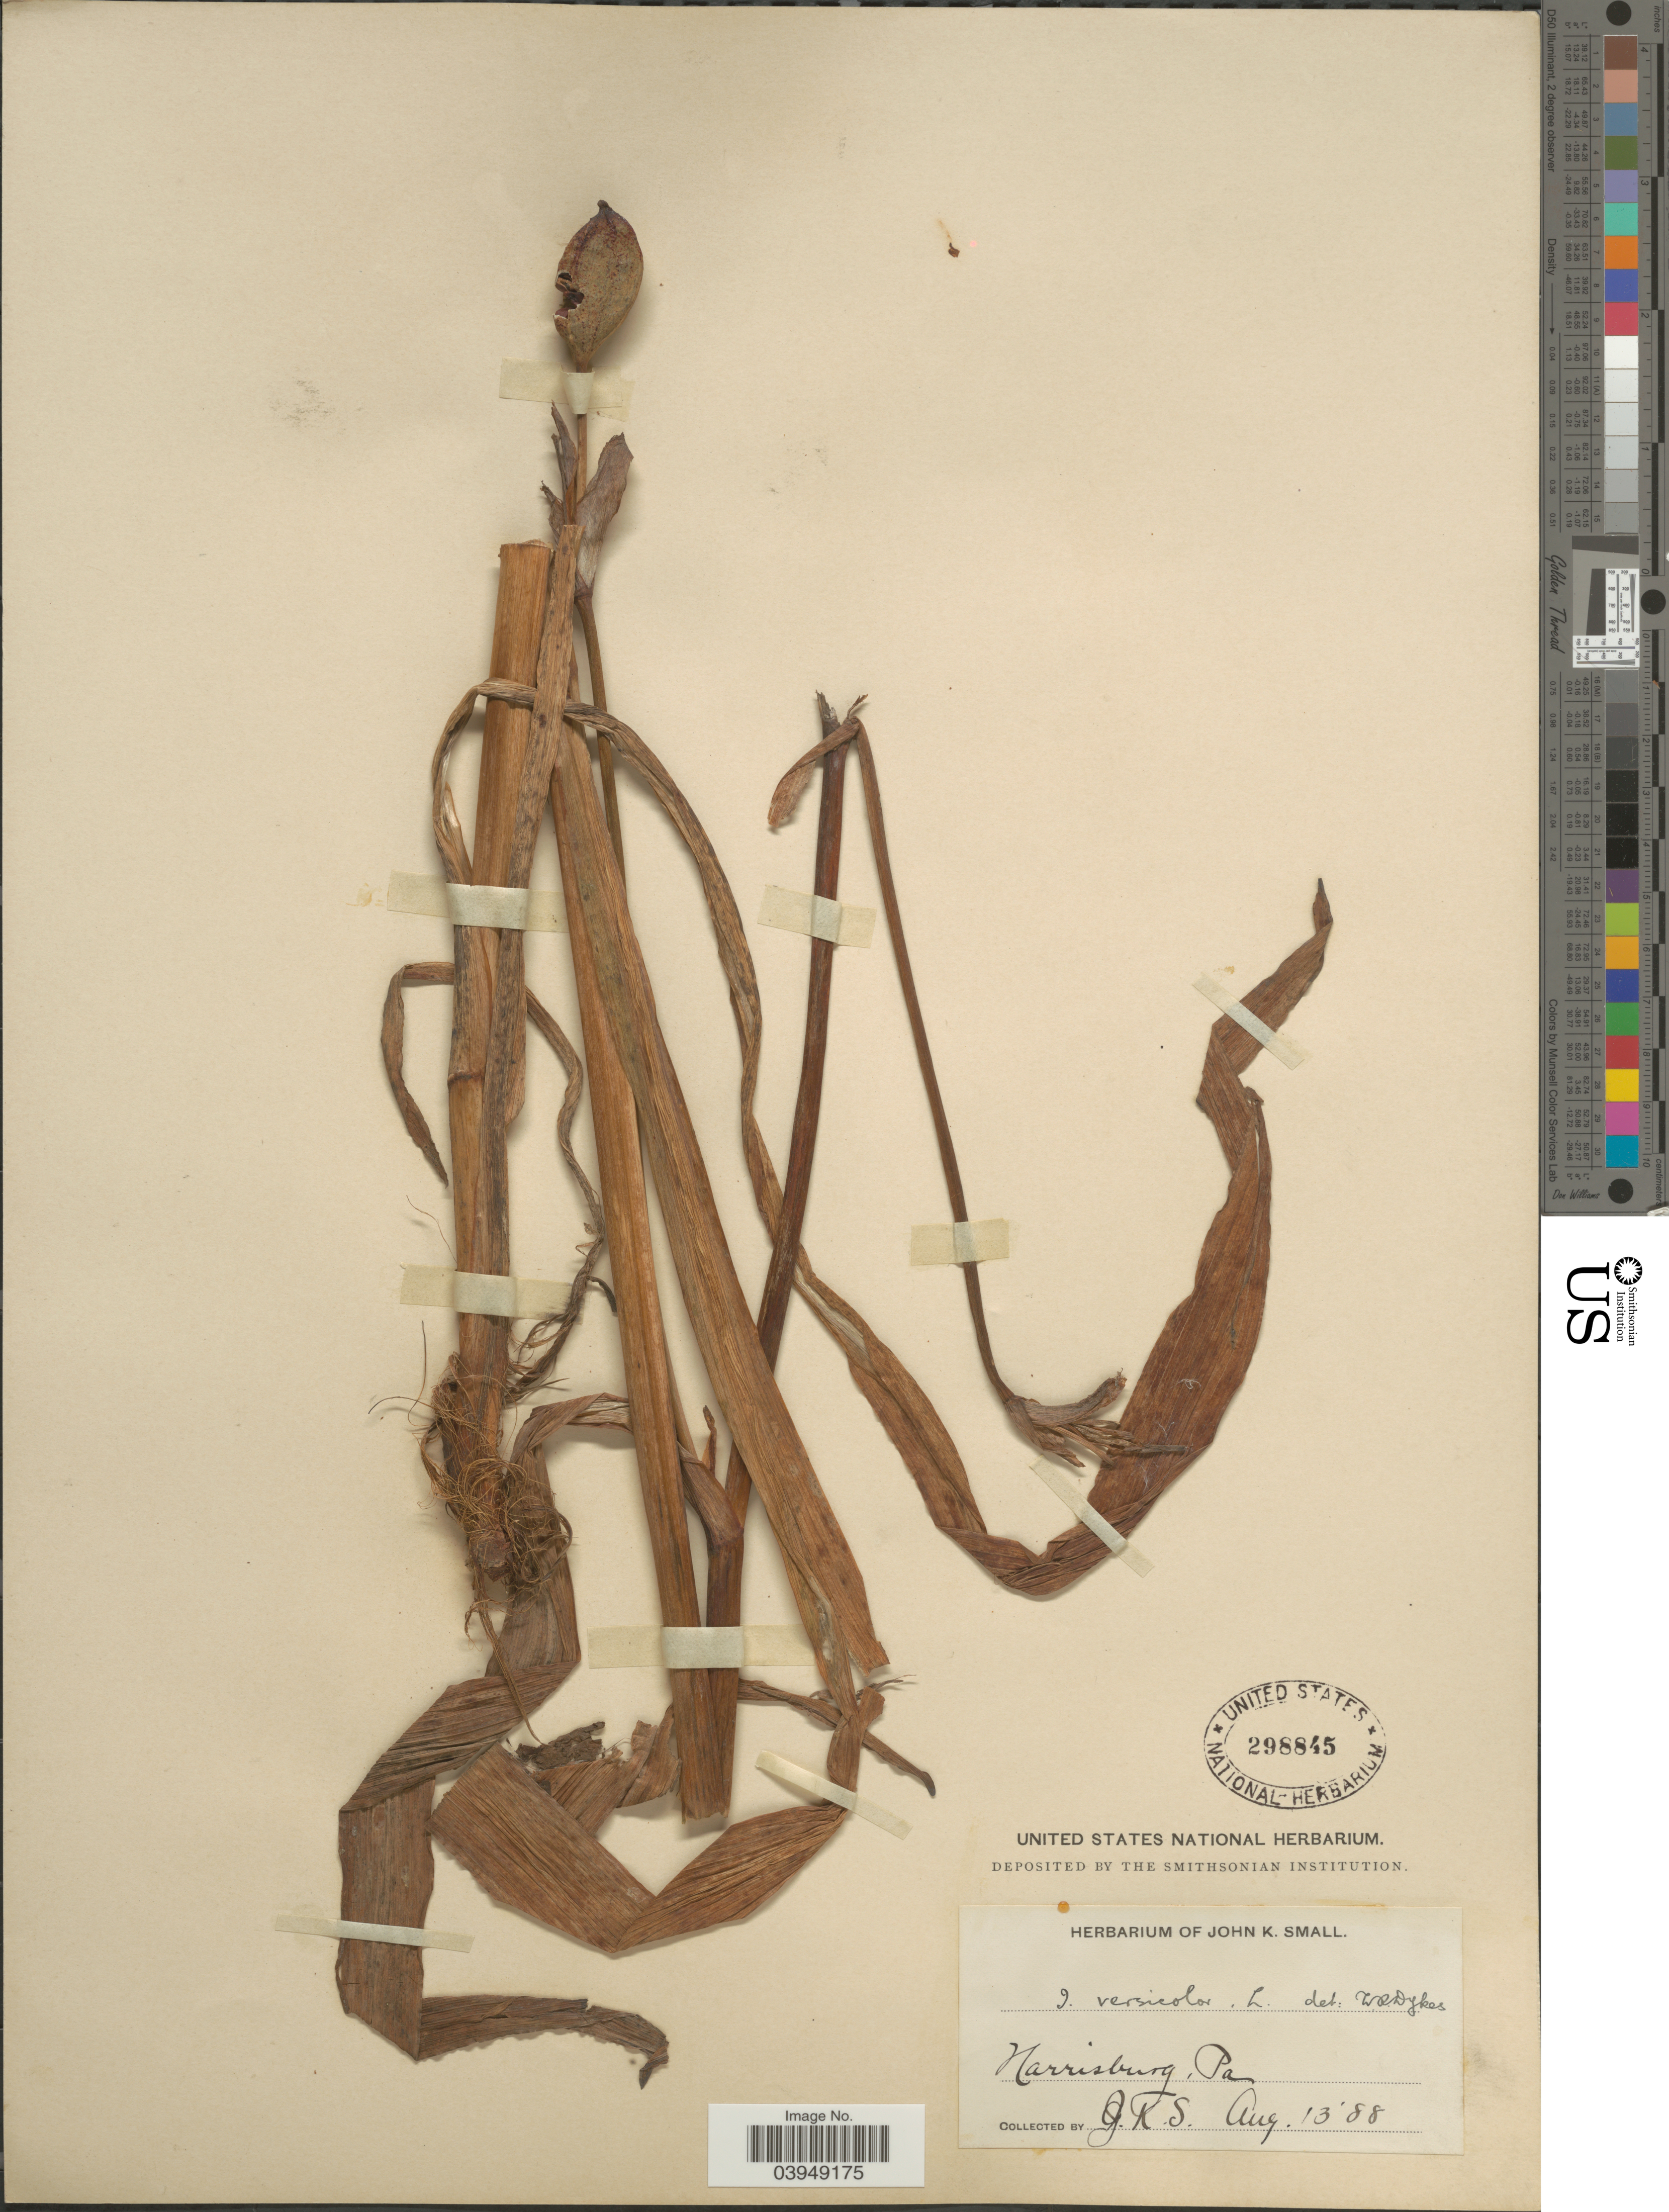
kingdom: Plantae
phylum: Tracheophyta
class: Liliopsida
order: Asparagales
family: Iridaceae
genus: Iris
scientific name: Iris versicolor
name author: L.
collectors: J. K. Small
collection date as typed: Transcribed d/m/y: 13/8/88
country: United States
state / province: Pennsylvania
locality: Harrisburg.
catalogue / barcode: US 298845